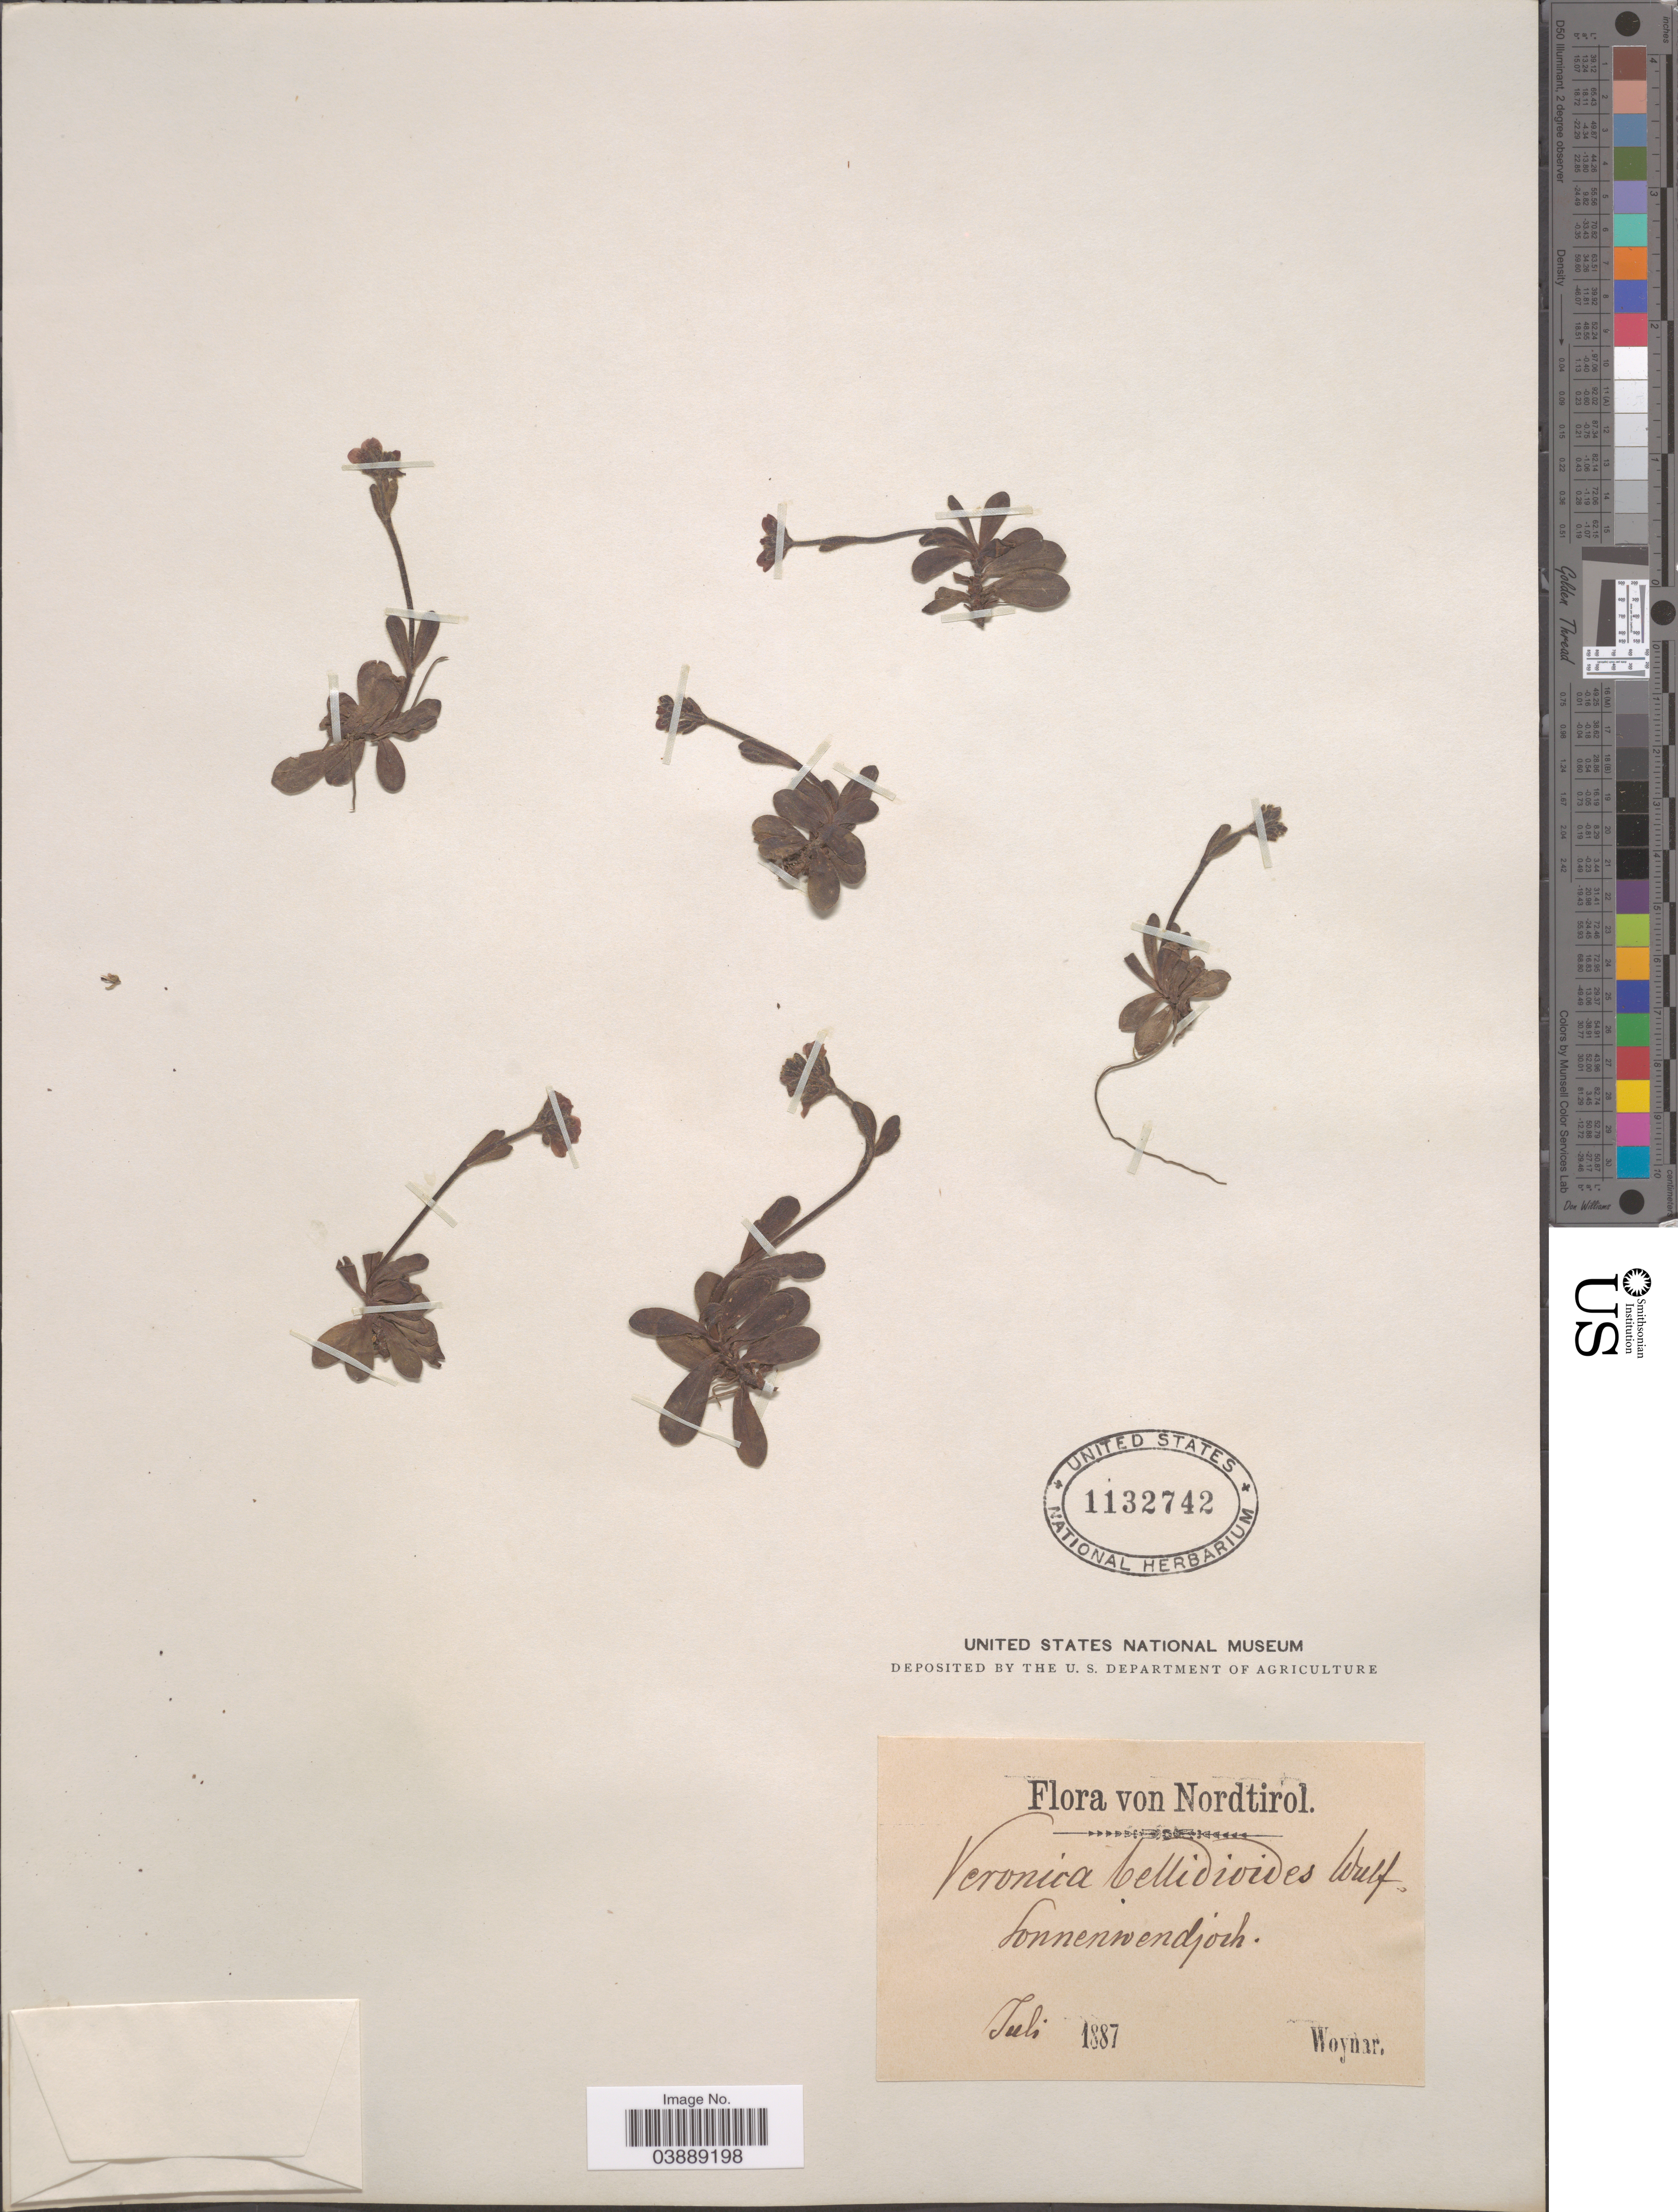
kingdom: Plantae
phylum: Tracheophyta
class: Magnoliopsida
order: Lamiales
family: Plantaginaceae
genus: Veronica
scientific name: Veronica bellidioides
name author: L.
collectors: -. Woynar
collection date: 1887-07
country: Austria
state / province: Tirol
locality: Nordtirol. Sonnenwendjoch.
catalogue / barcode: US 1132742